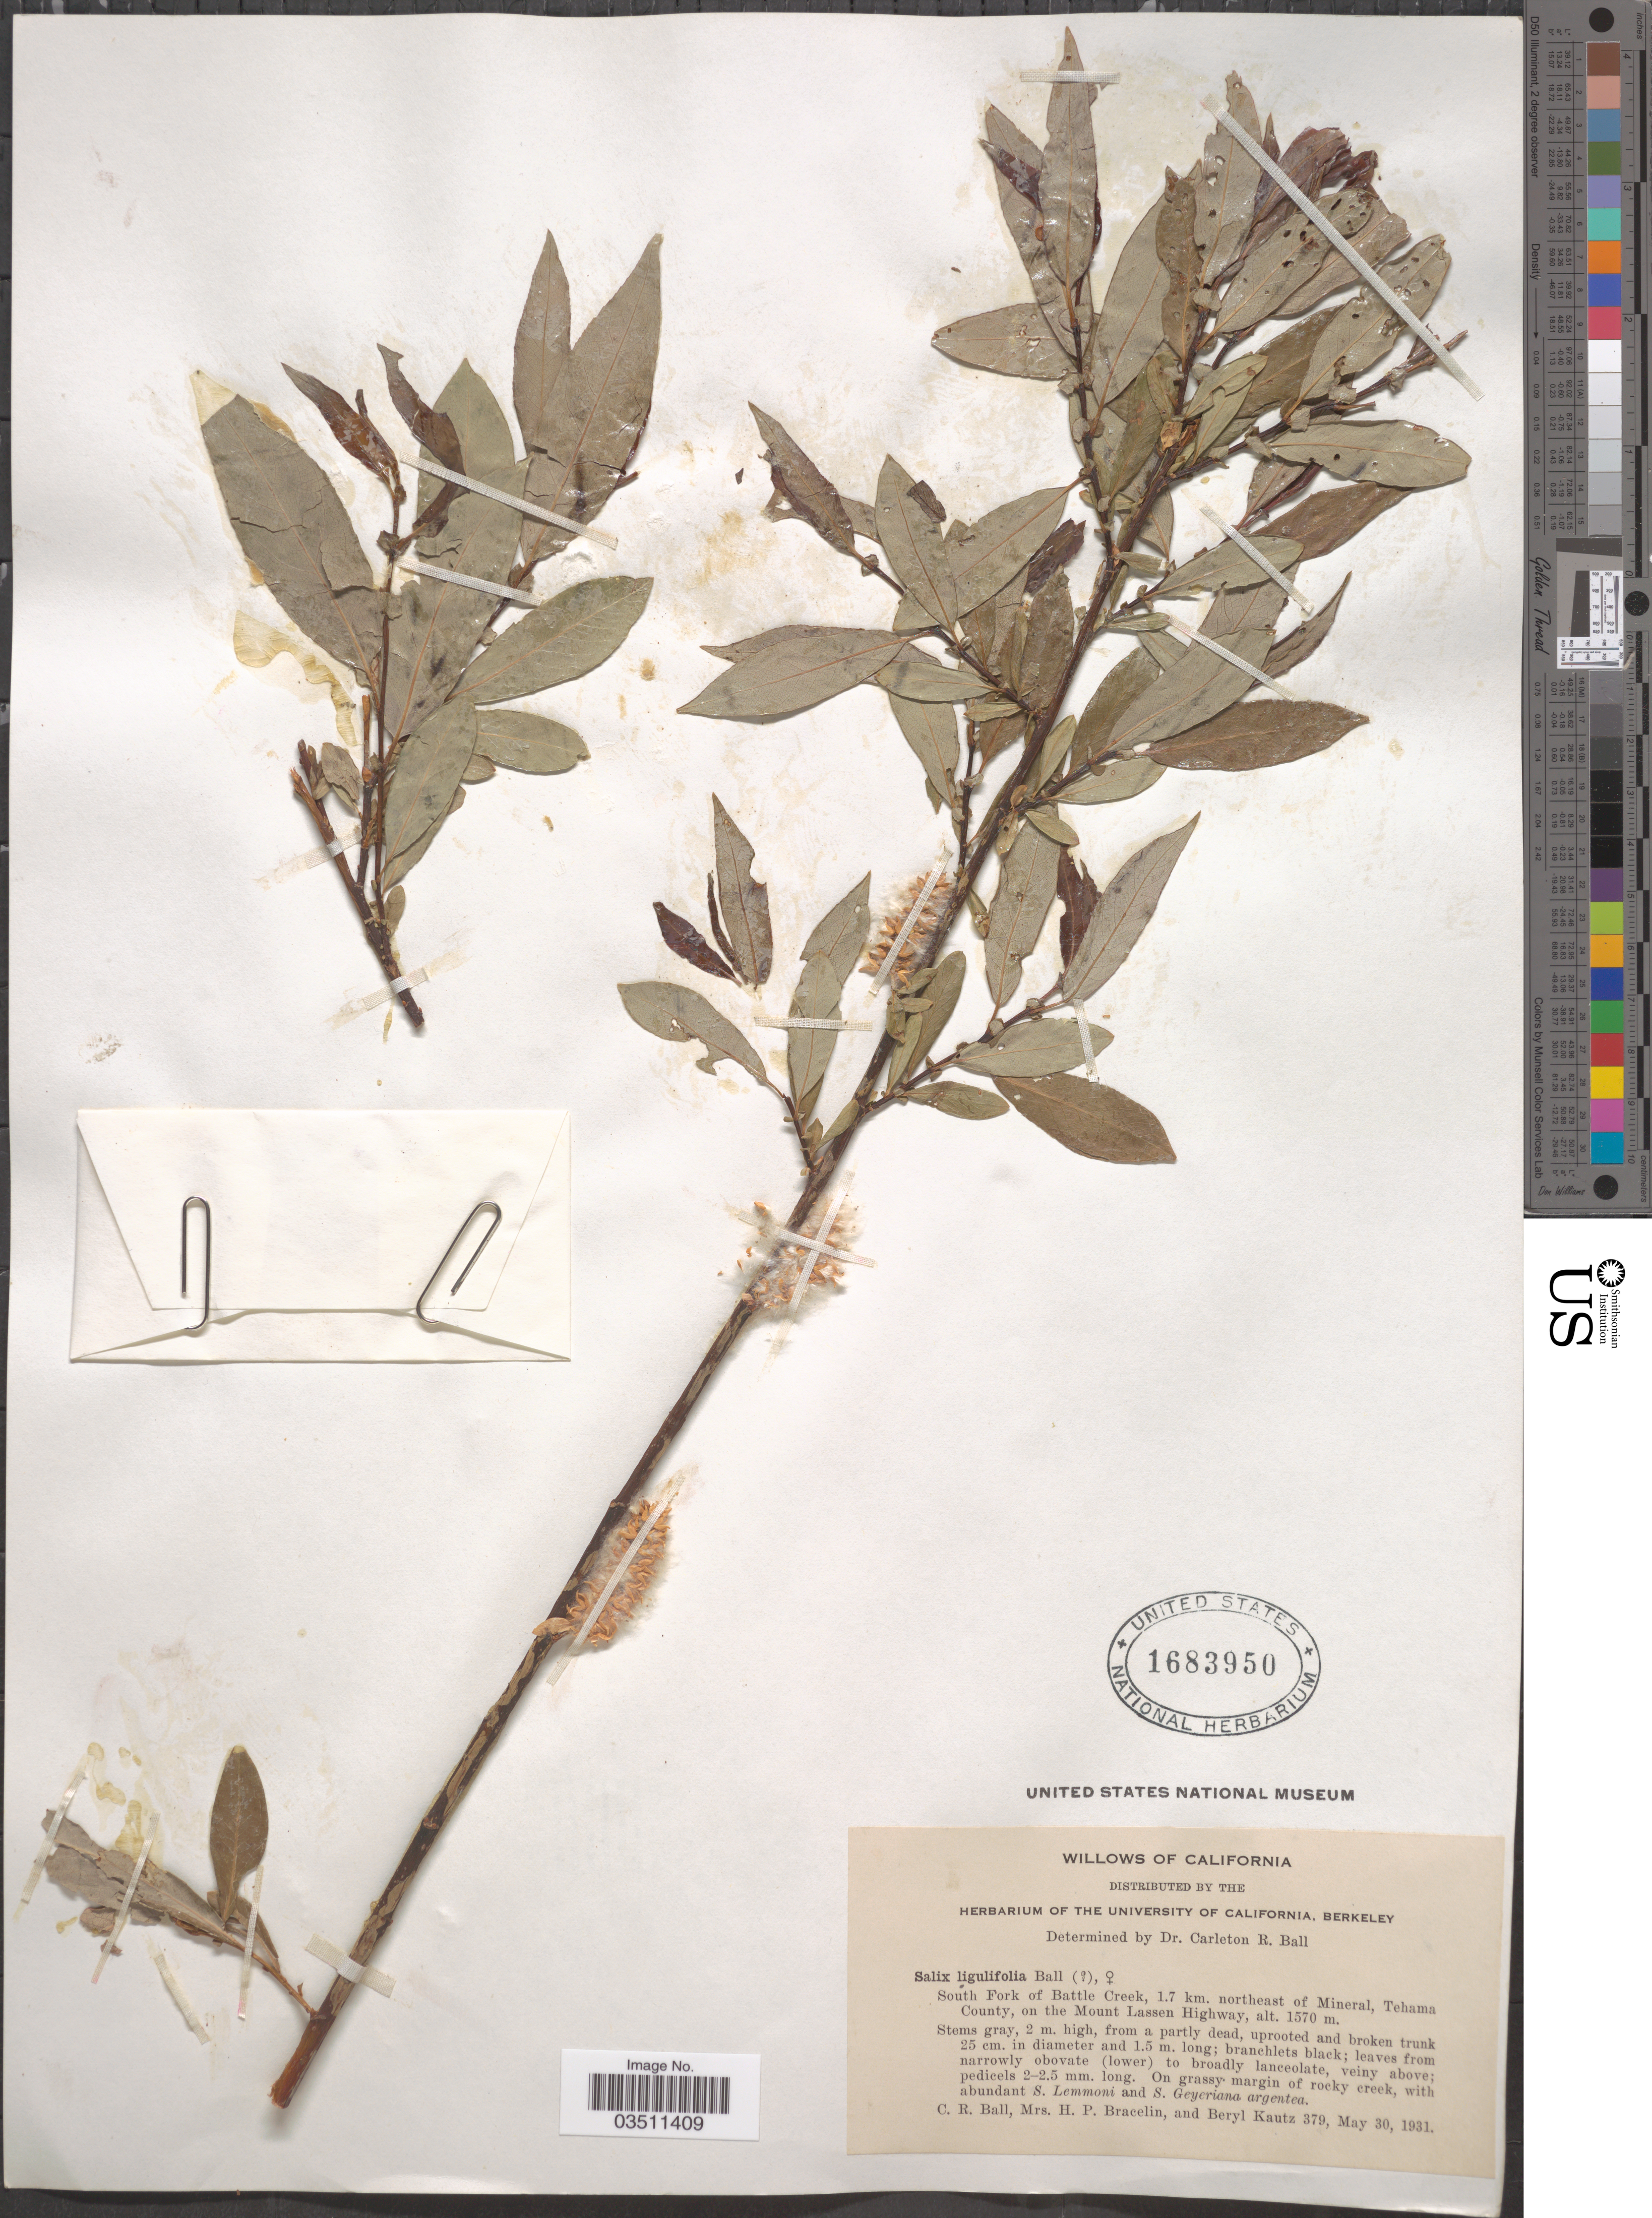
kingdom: Plantae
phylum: Tracheophyta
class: Magnoliopsida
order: Malpighiales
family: Salicaceae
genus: Salix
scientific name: Salix ligulifolia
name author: (C.R. Ball) C.R. Ball ex C.K. Schneid.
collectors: C. R. Ball, H. Bracelin & B. Kautz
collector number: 379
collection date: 1931-05-30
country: United States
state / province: California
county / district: Tehama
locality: South Fork of Battle Creek, 1.7 km. northeast of Mineral, Tehama County, on the Mount Lassen Highway.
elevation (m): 1570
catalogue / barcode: US 1683950